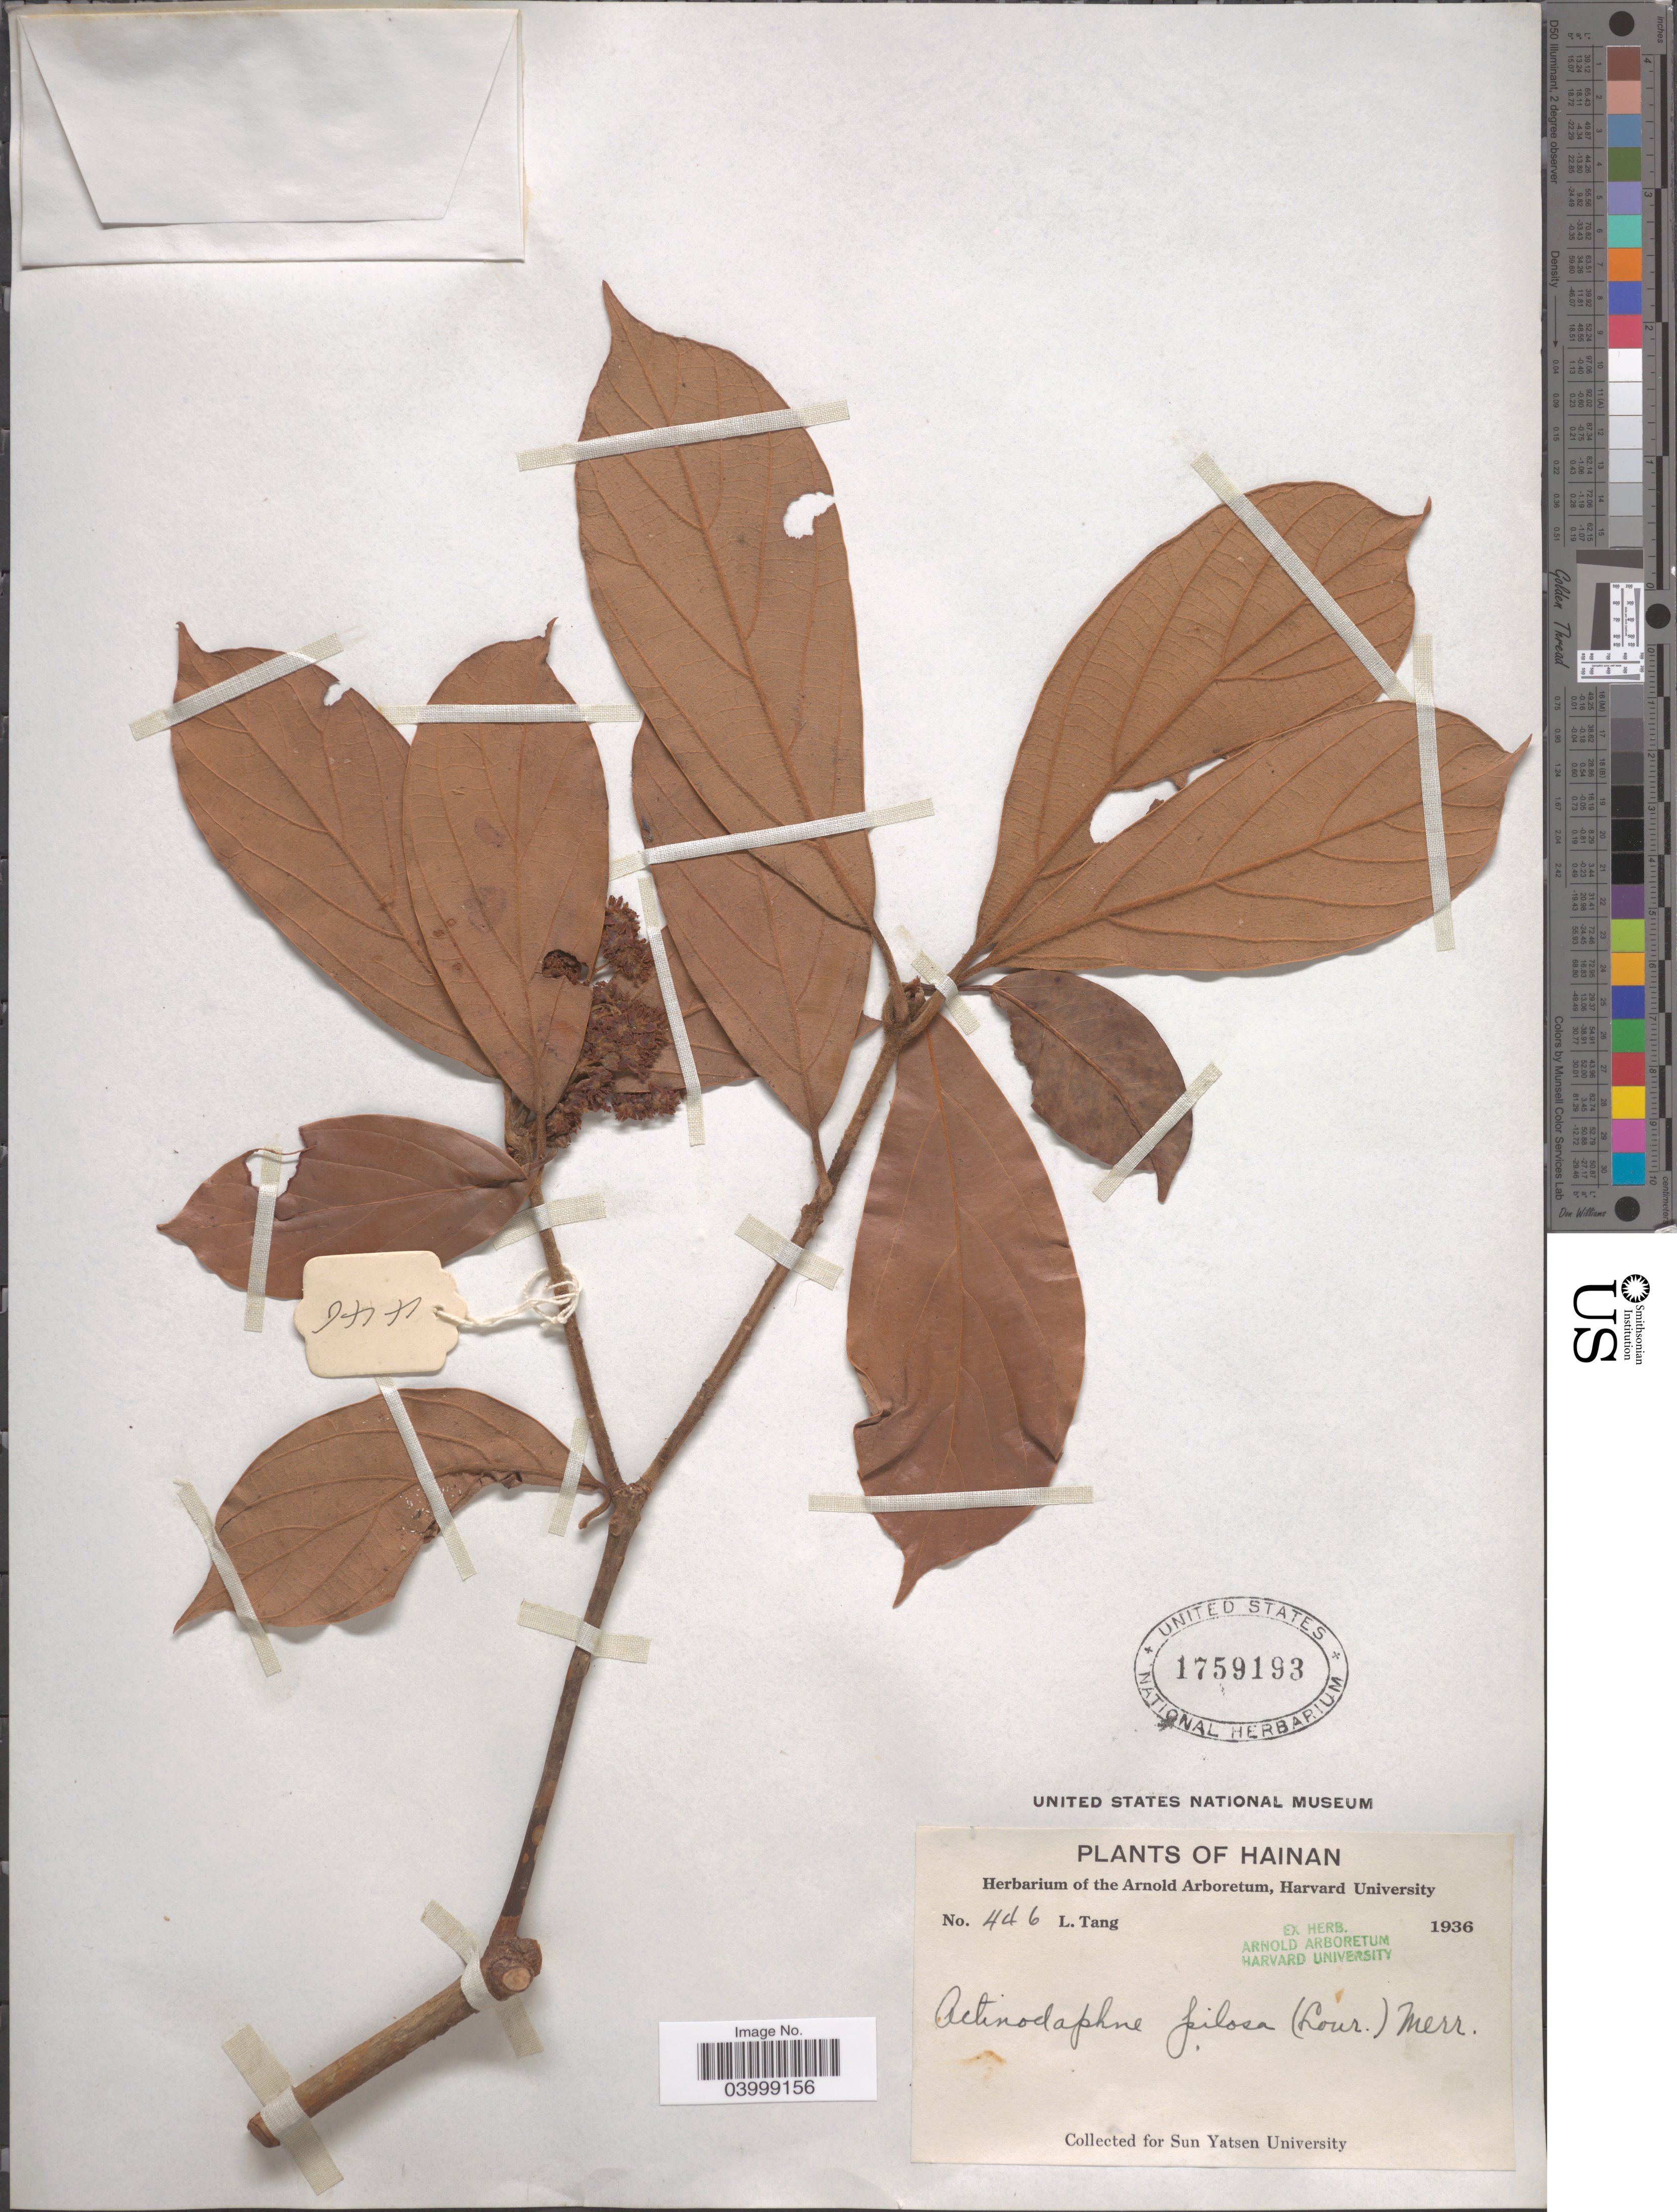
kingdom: Plantae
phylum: Tracheophyta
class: Magnoliopsida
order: Laurales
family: Lauraceae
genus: Actinodaphne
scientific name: Actinodaphne pilosa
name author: (Lour.) Merr.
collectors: L. T'ang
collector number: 446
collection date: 1936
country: China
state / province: Hainan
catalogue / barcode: US 1759193